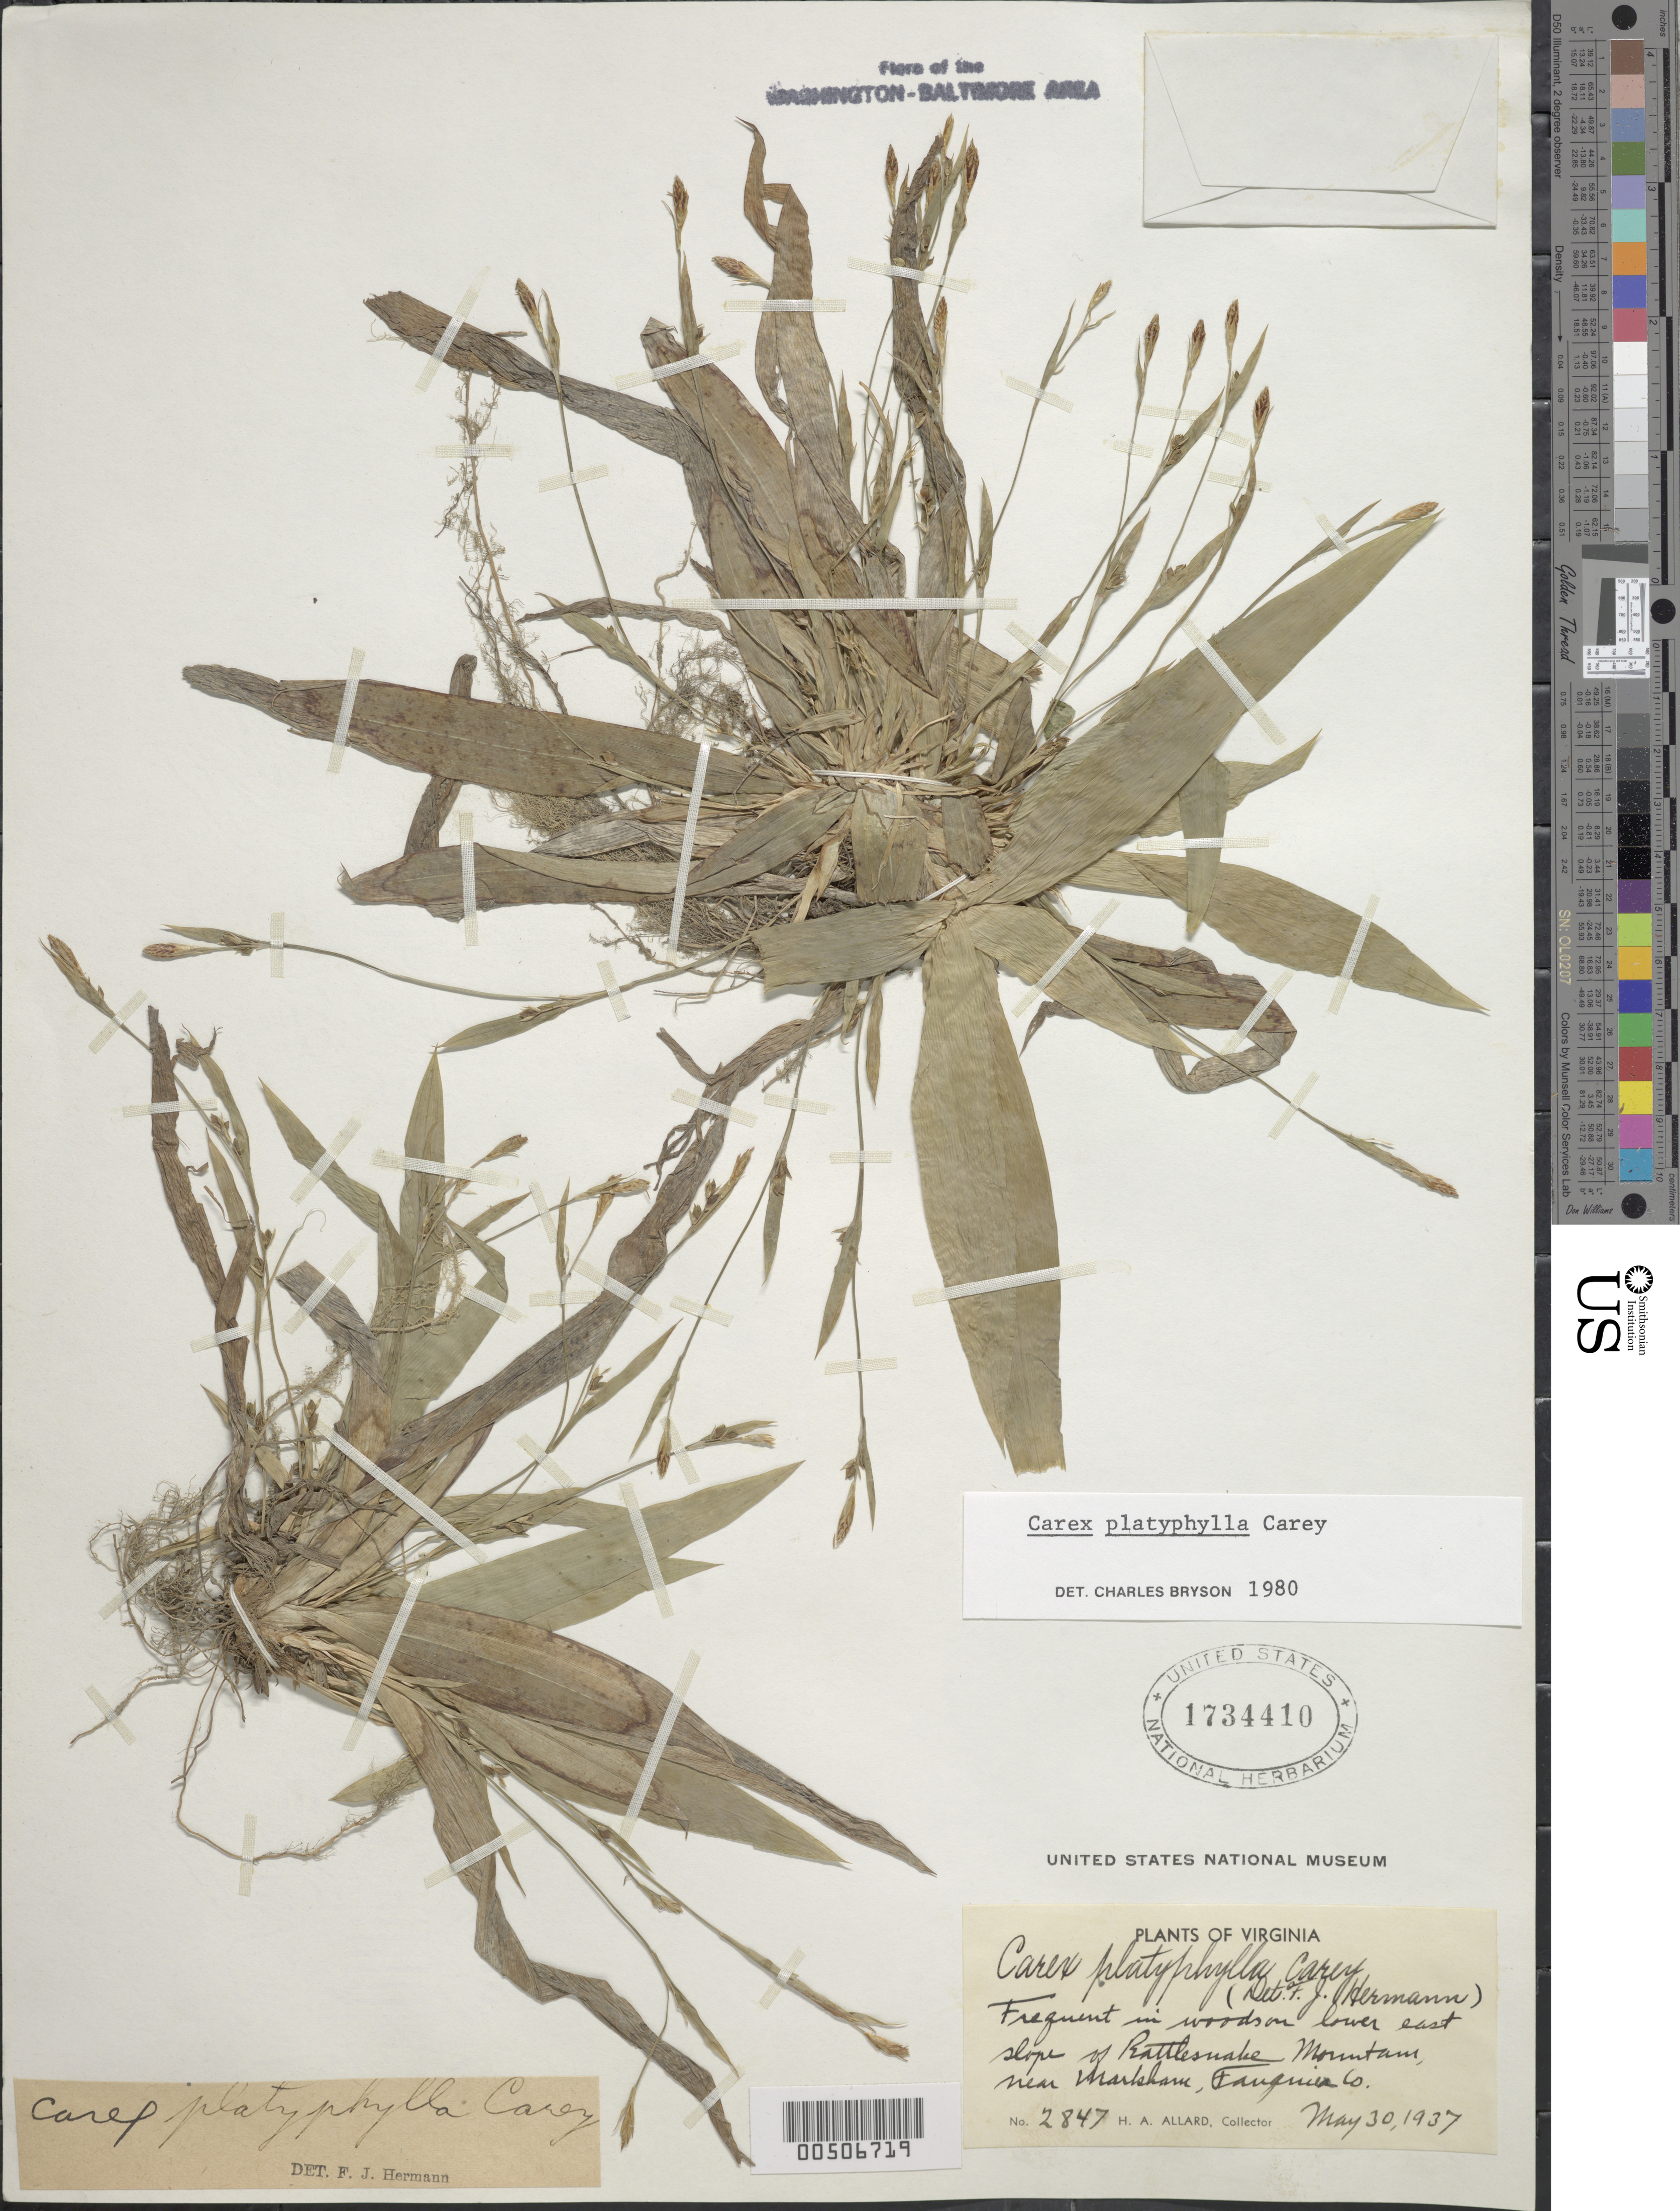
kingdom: Plantae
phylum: Tracheophyta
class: Liliopsida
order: Poales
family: Cyperaceae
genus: Carex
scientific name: Carex platyphylla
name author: J. Carey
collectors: H. A. Allard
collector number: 2847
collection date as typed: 30 May 1937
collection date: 1937-05-30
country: United States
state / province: Virginia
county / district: Fauquier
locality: Near Markham, Rattlesnake Mountain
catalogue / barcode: US 1734410